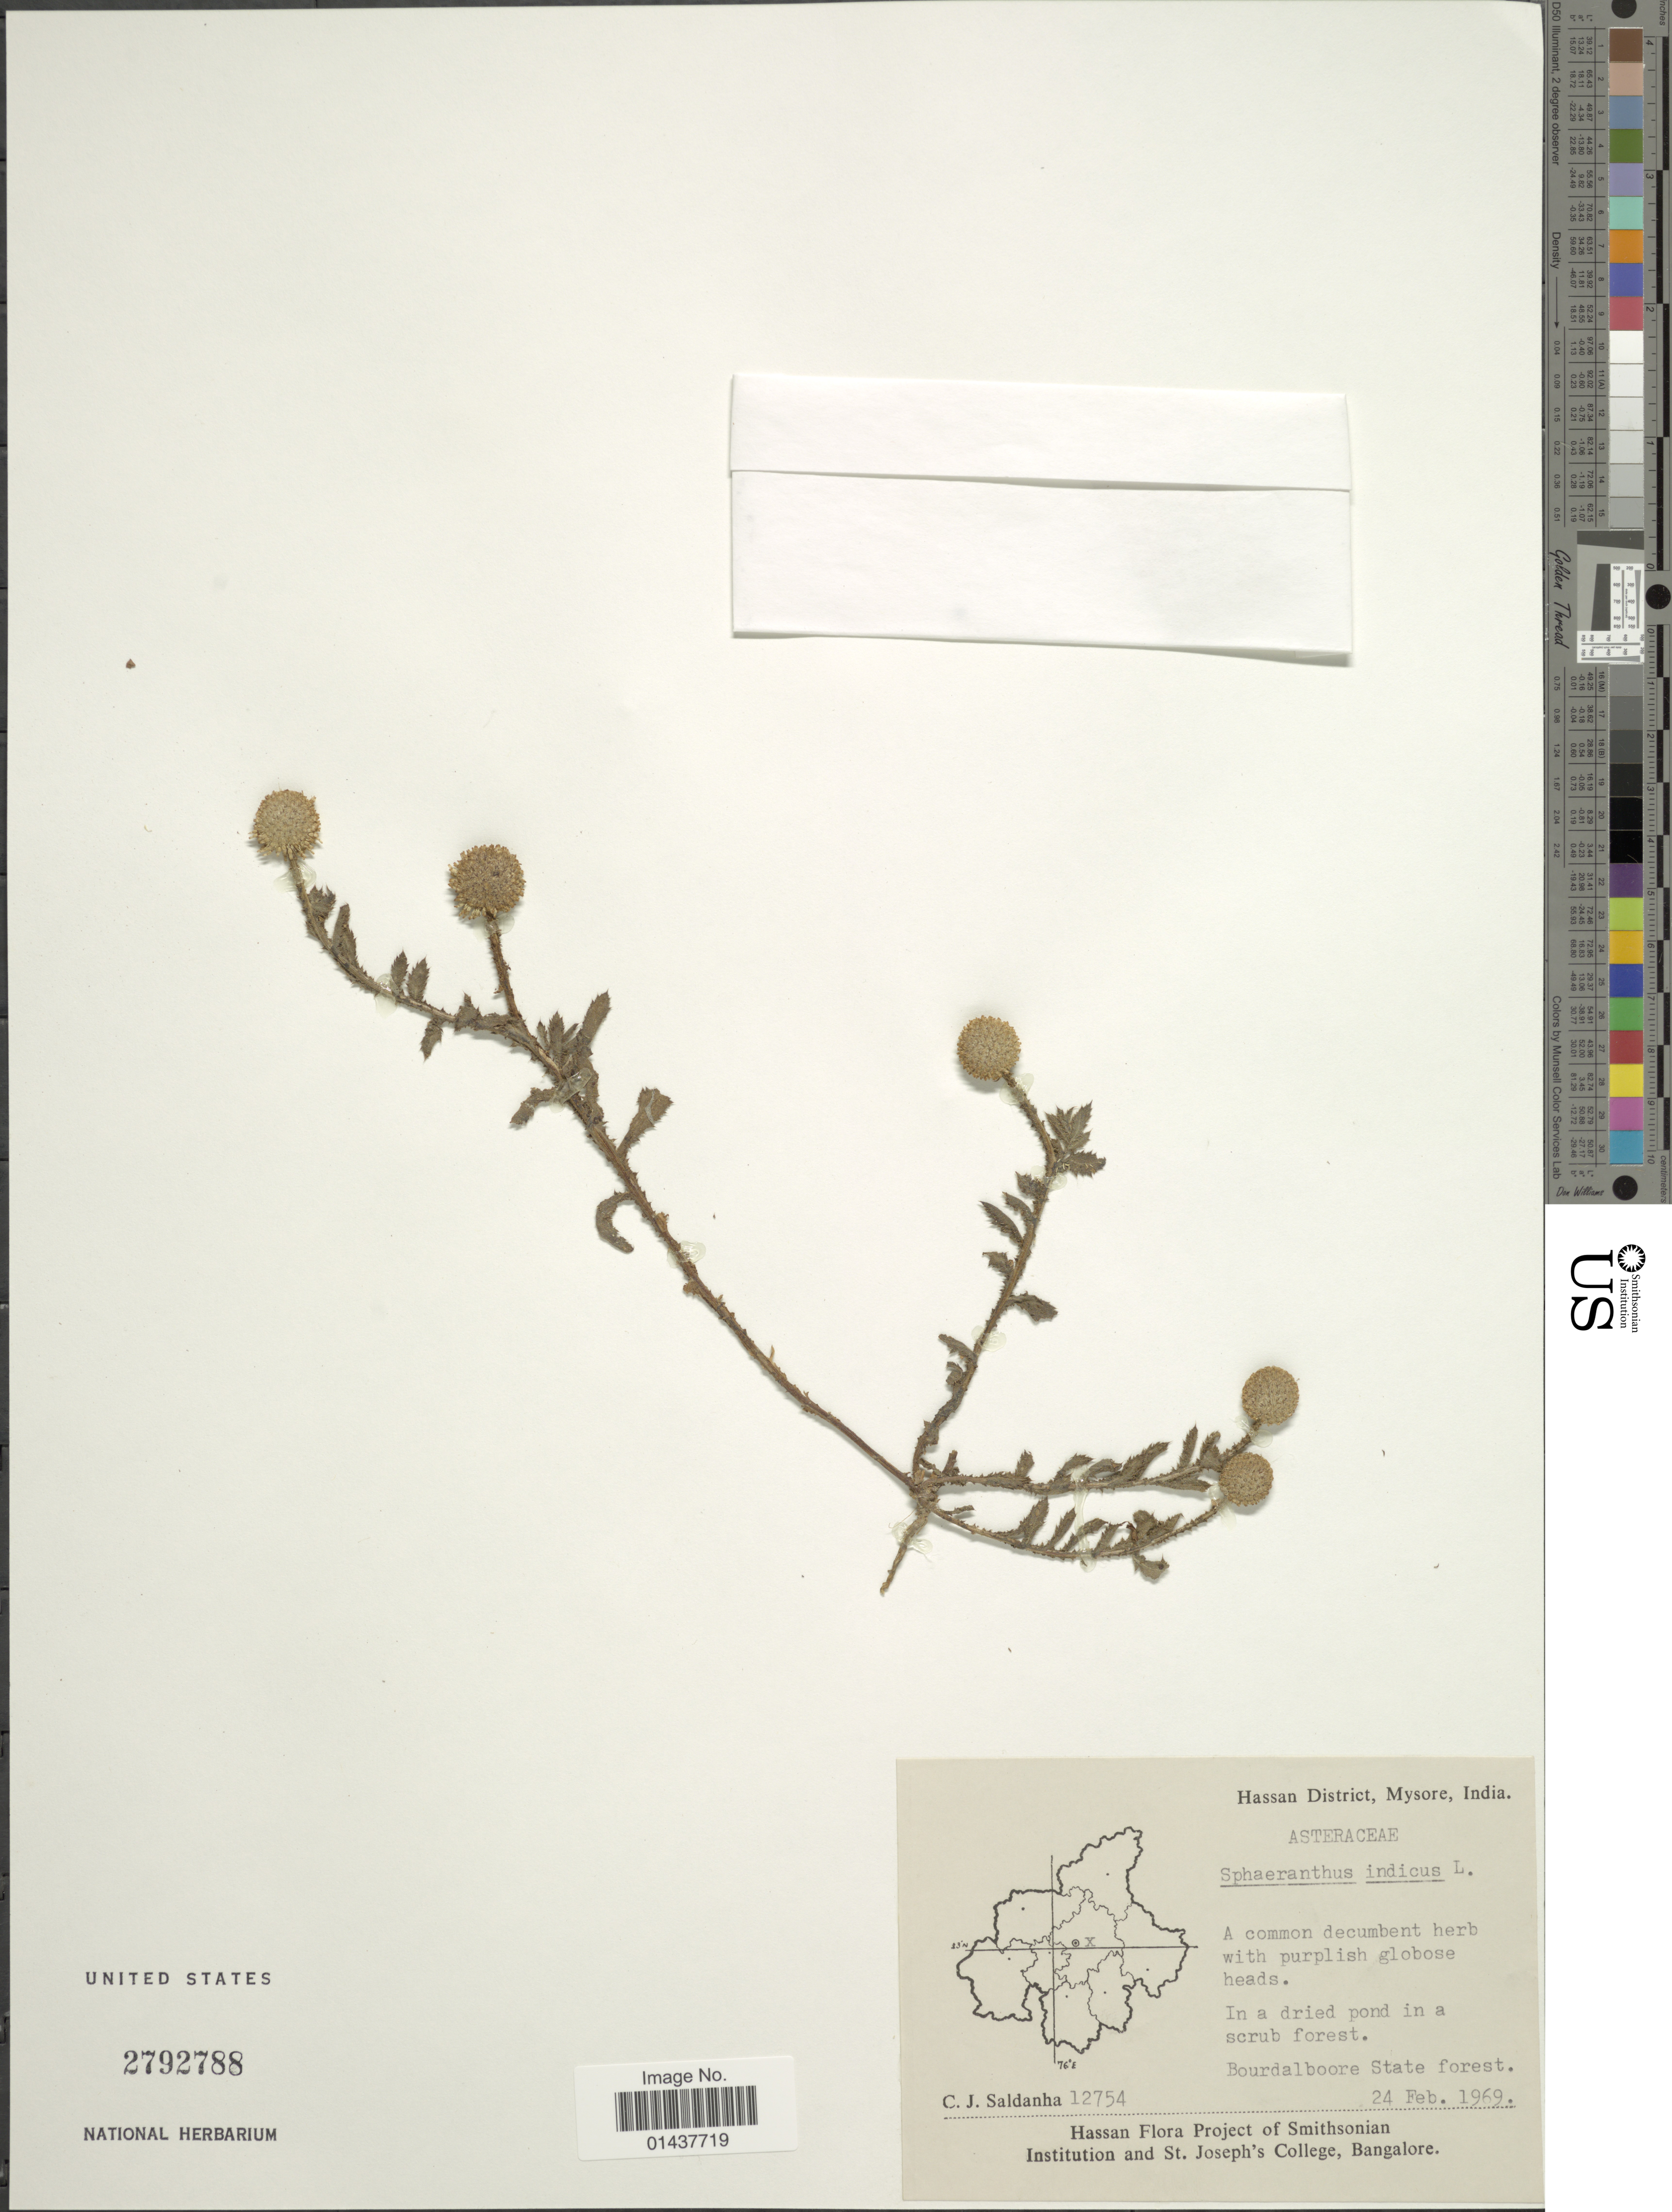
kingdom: Plantae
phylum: Tracheophyta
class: Magnoliopsida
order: Asterales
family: Asteraceae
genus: Sphaeranthus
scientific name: Sphaeranthus indicus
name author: L.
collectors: C. J. Saldanha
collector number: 12754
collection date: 1969-02-24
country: India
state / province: Karnataka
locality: Hassan District, Mysore, Bourdalboore State forest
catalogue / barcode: US 2792788